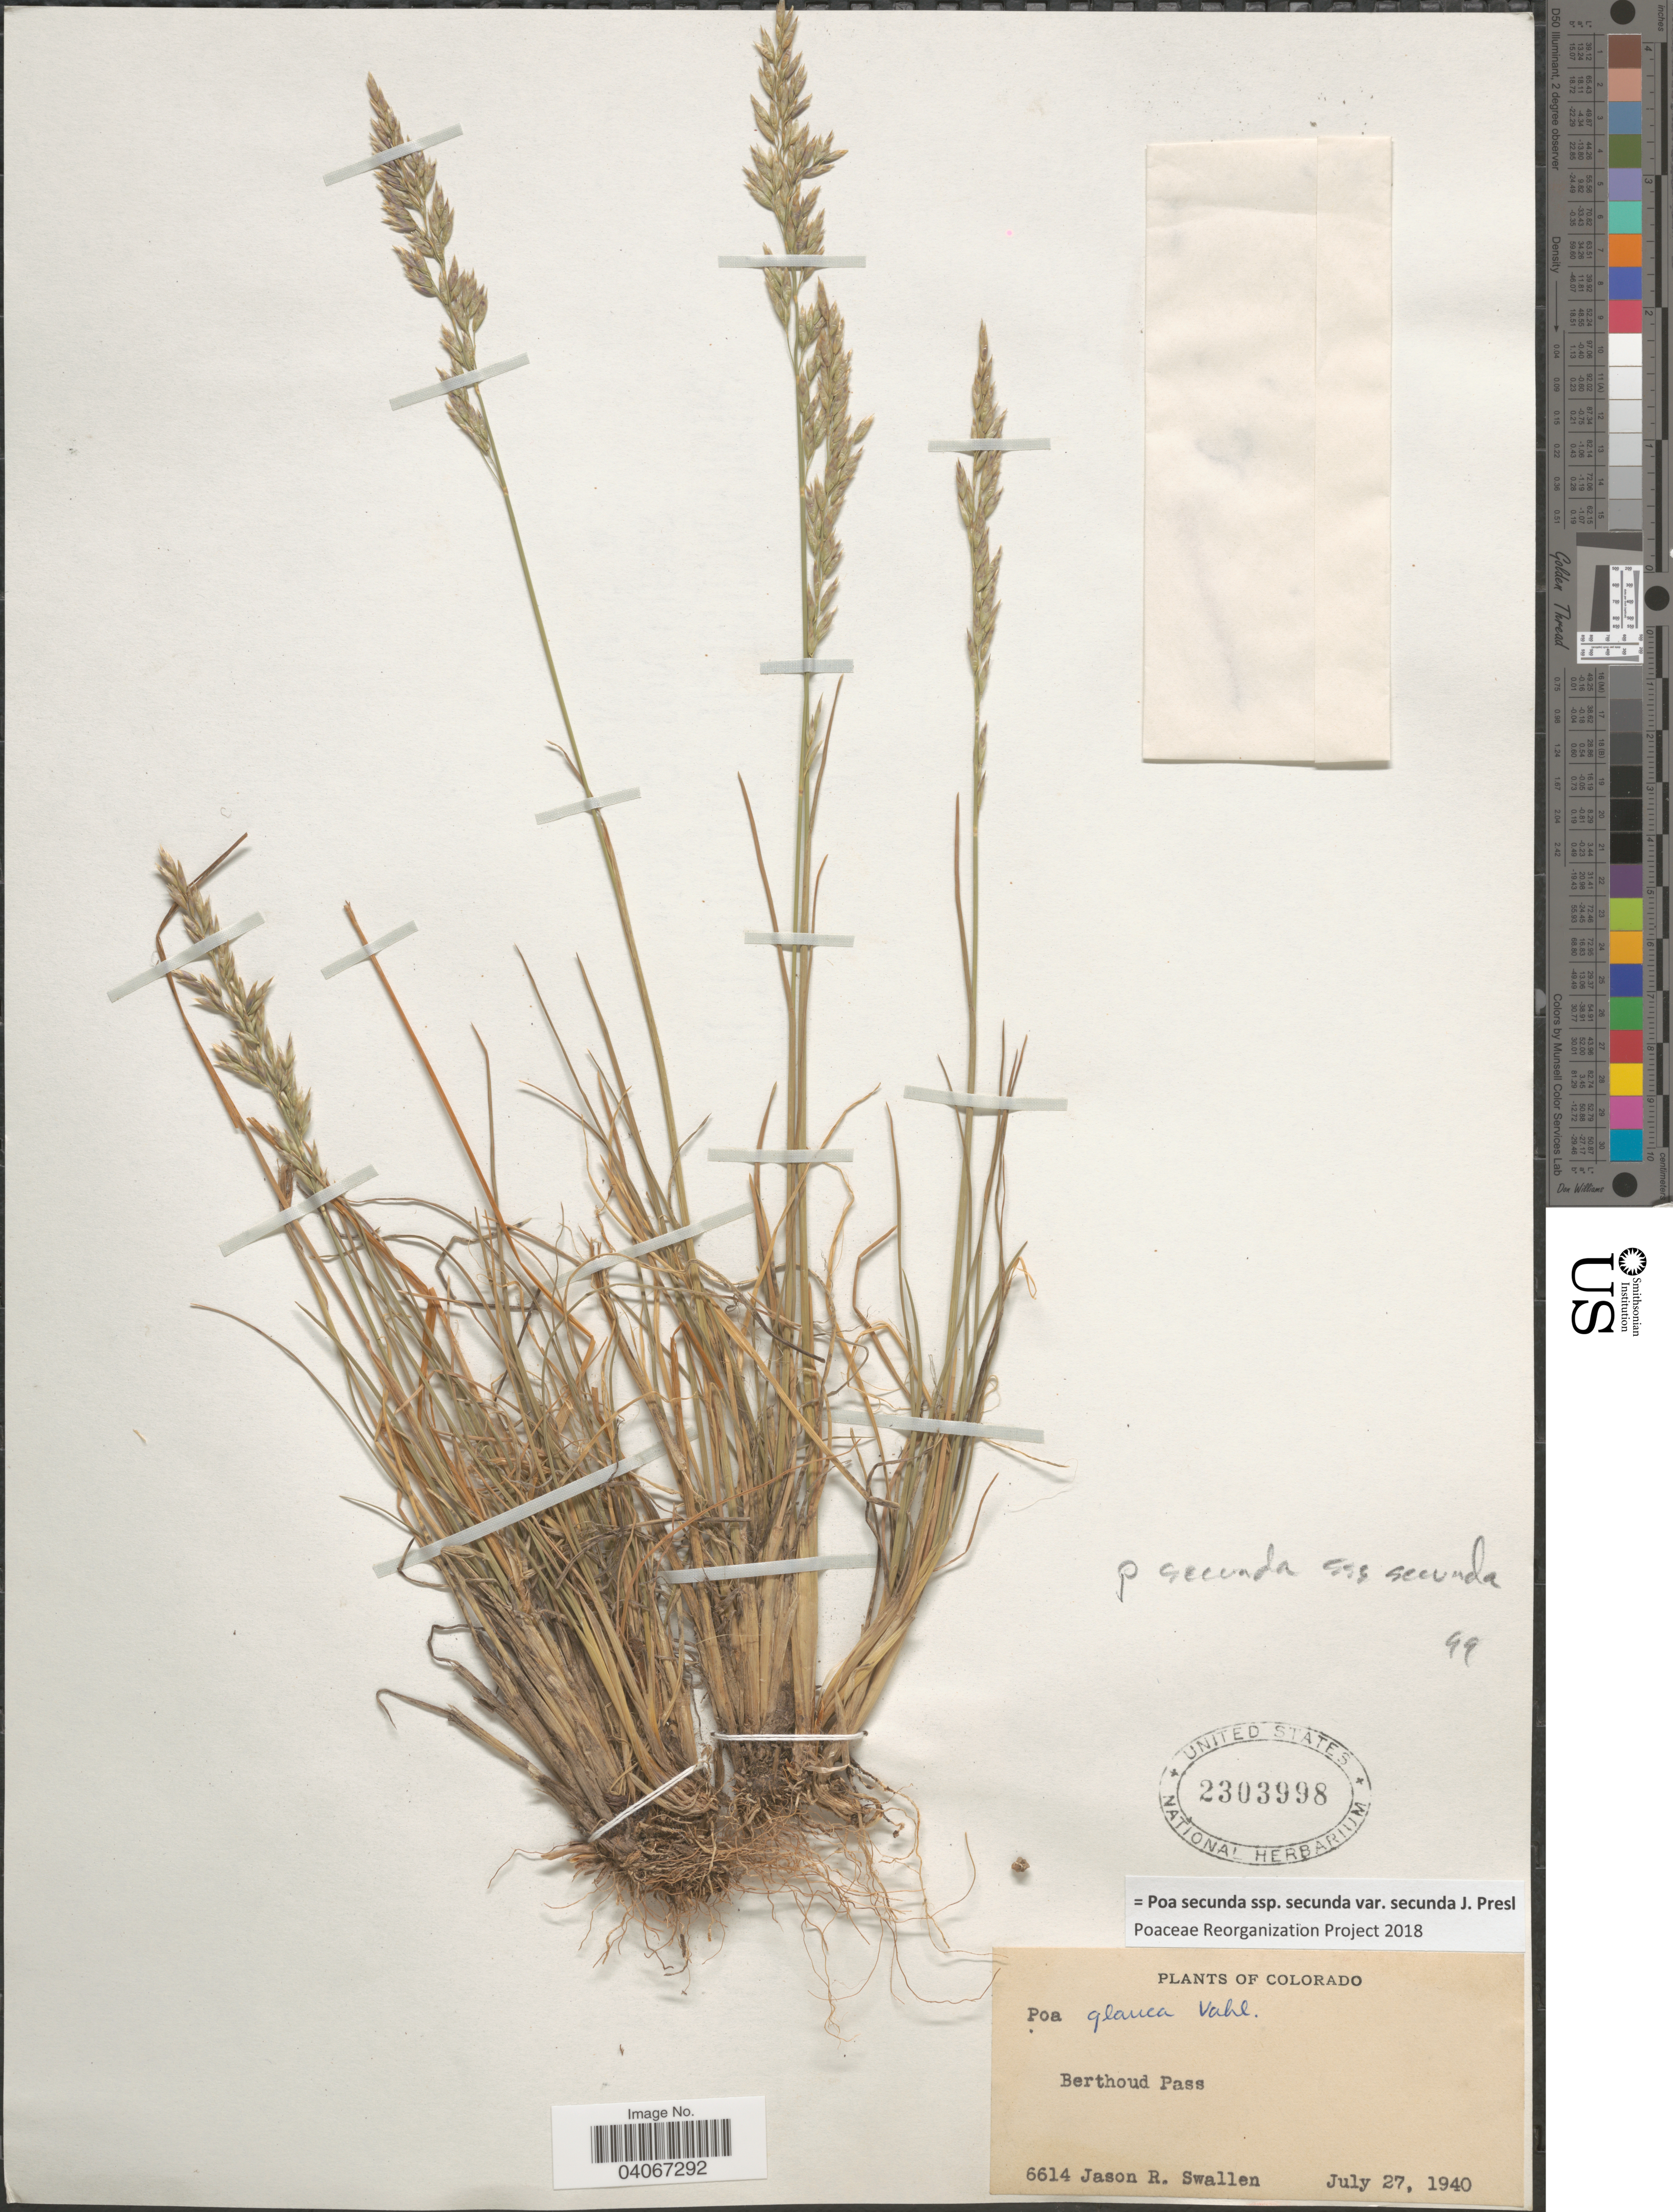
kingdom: Plantae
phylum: Tracheophyta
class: Liliopsida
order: Poales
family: Poaceae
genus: Poa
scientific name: Poa secunda subsp. secunda var. secunda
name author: J. Presl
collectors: J. R. Swallen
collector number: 6614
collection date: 1940-07-27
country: United States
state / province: Colorado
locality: Berthoud Pass.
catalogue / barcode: US 2303998